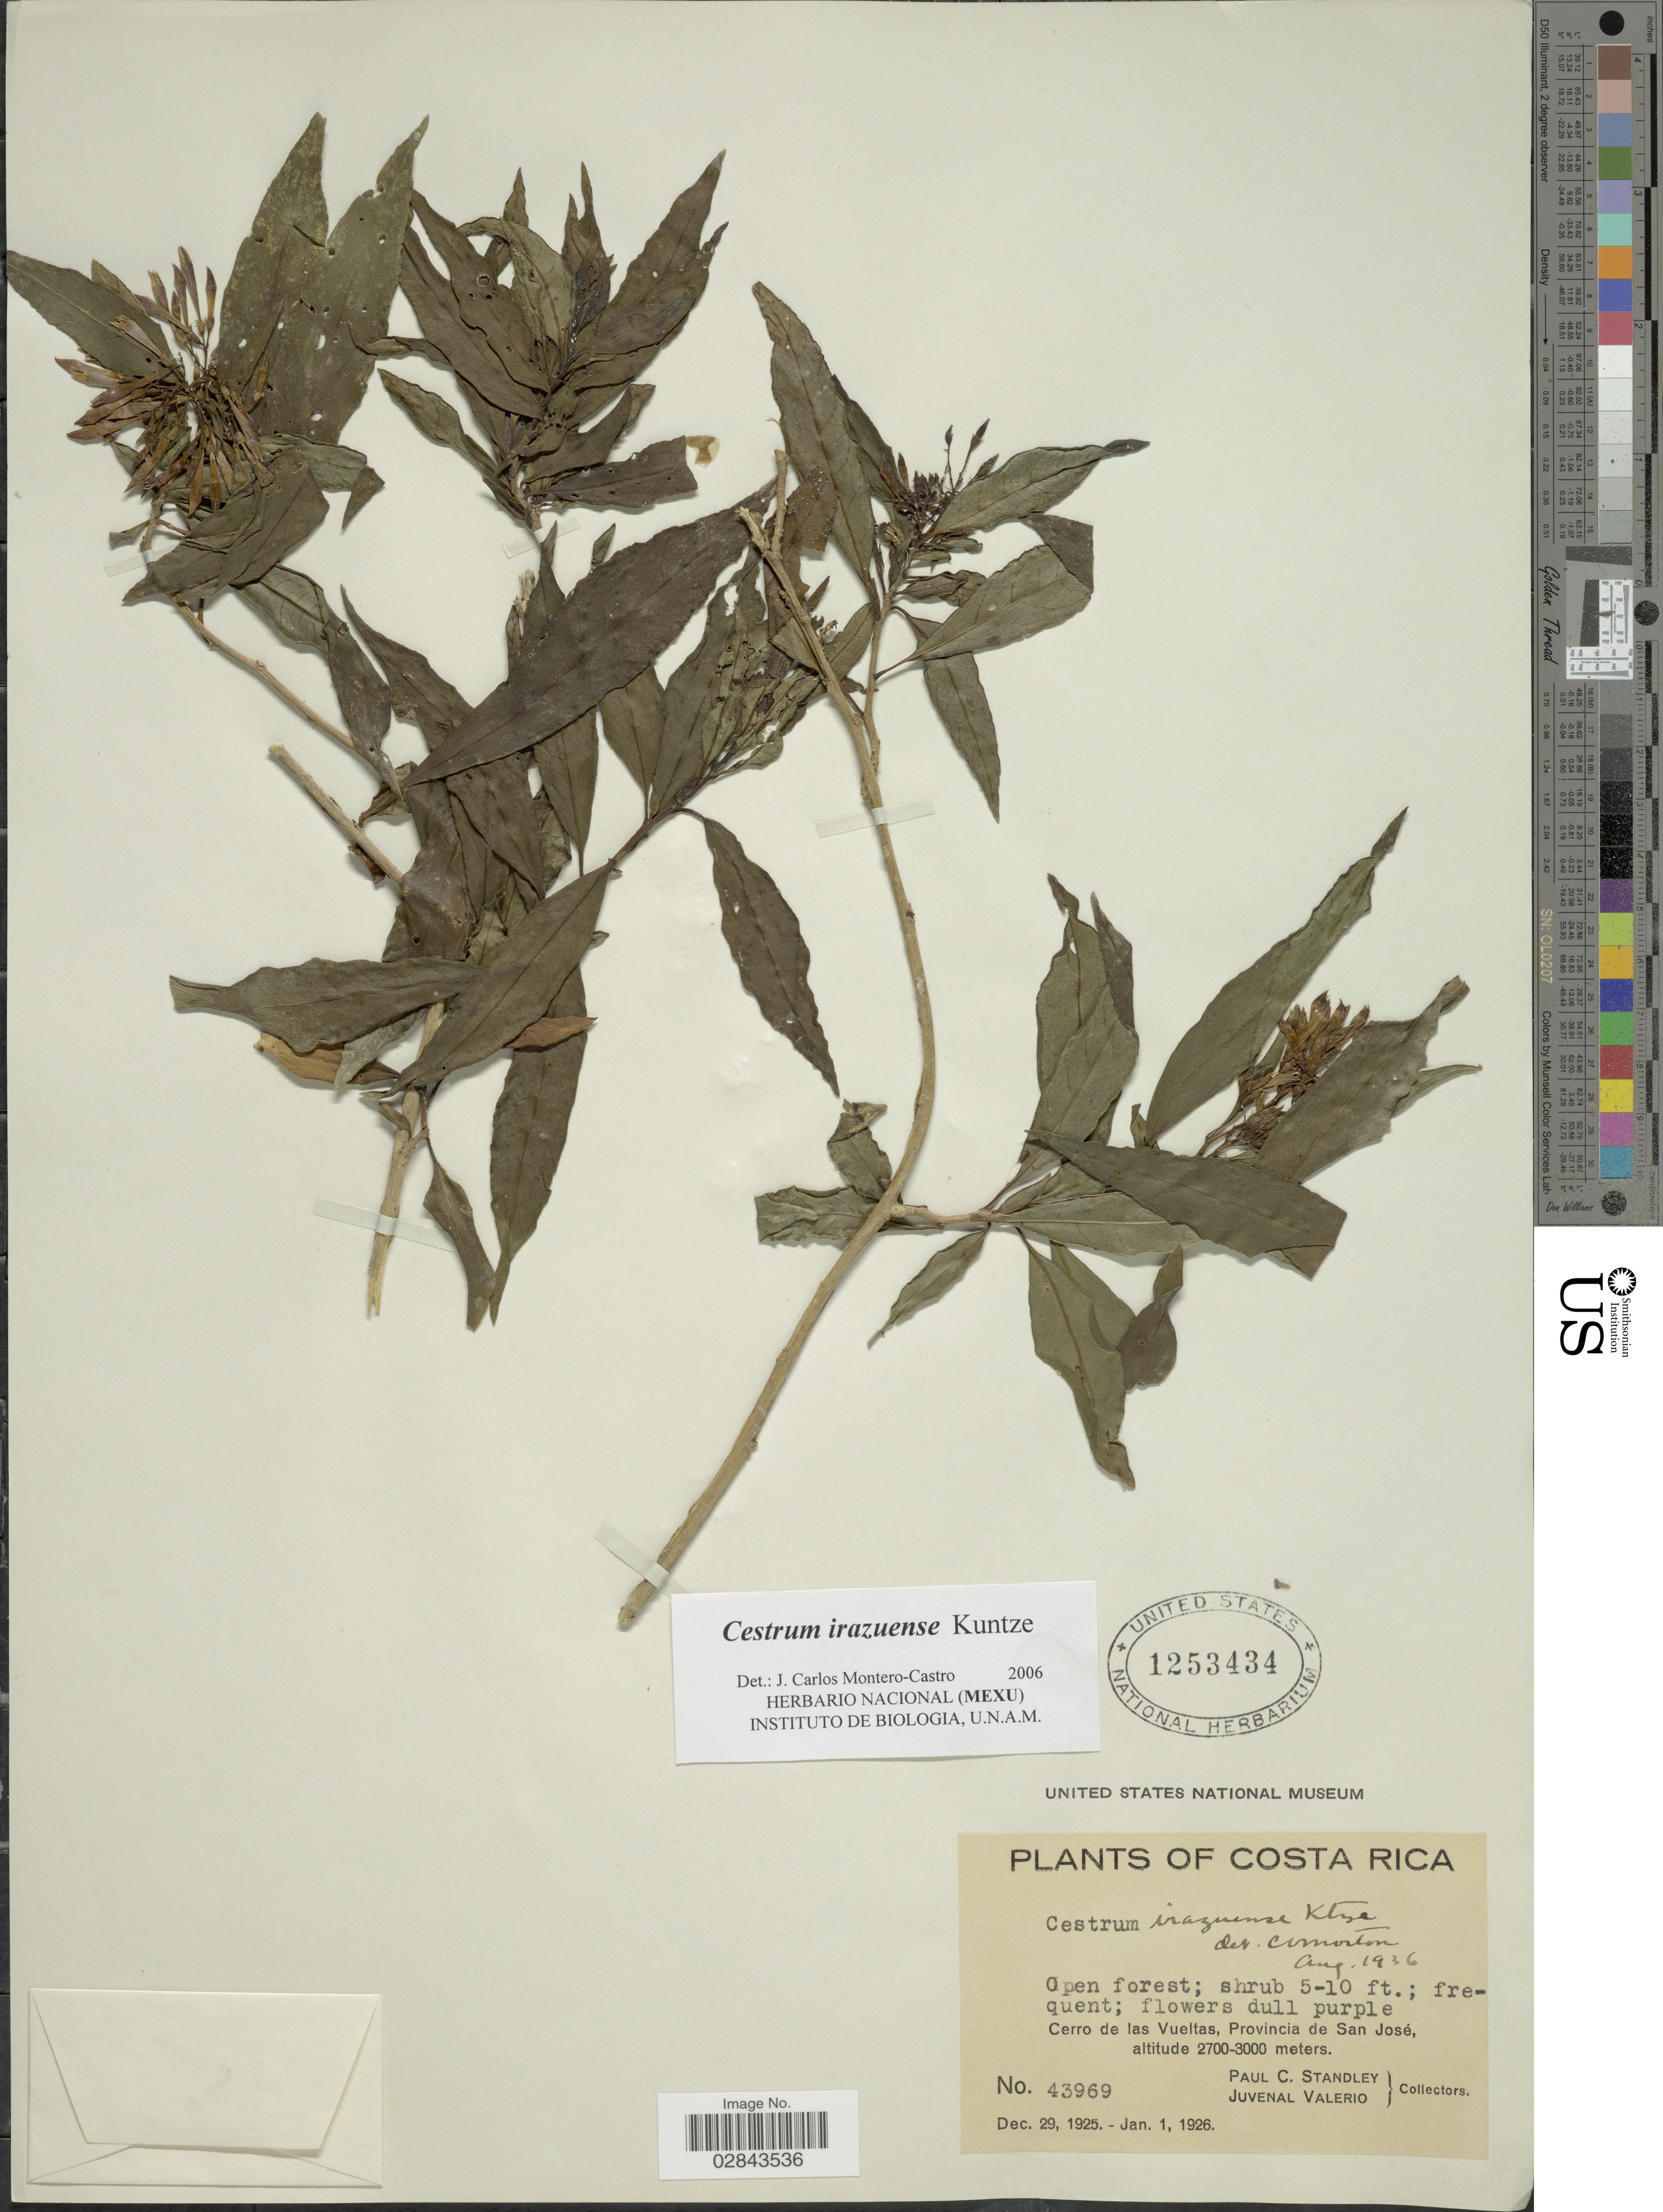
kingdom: Plantae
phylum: Tracheophyta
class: Magnoliopsida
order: Solanales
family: Solanaceae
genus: Cestrum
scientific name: Cestrum irazuense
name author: Kuntze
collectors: P. C. Standley & J. Valerio R.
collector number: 43969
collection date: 1925-12-29/1926-01-01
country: Costa Rica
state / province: San José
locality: Cerro de las Vueltas, Provincia de San José.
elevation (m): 2700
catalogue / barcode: US 1253434